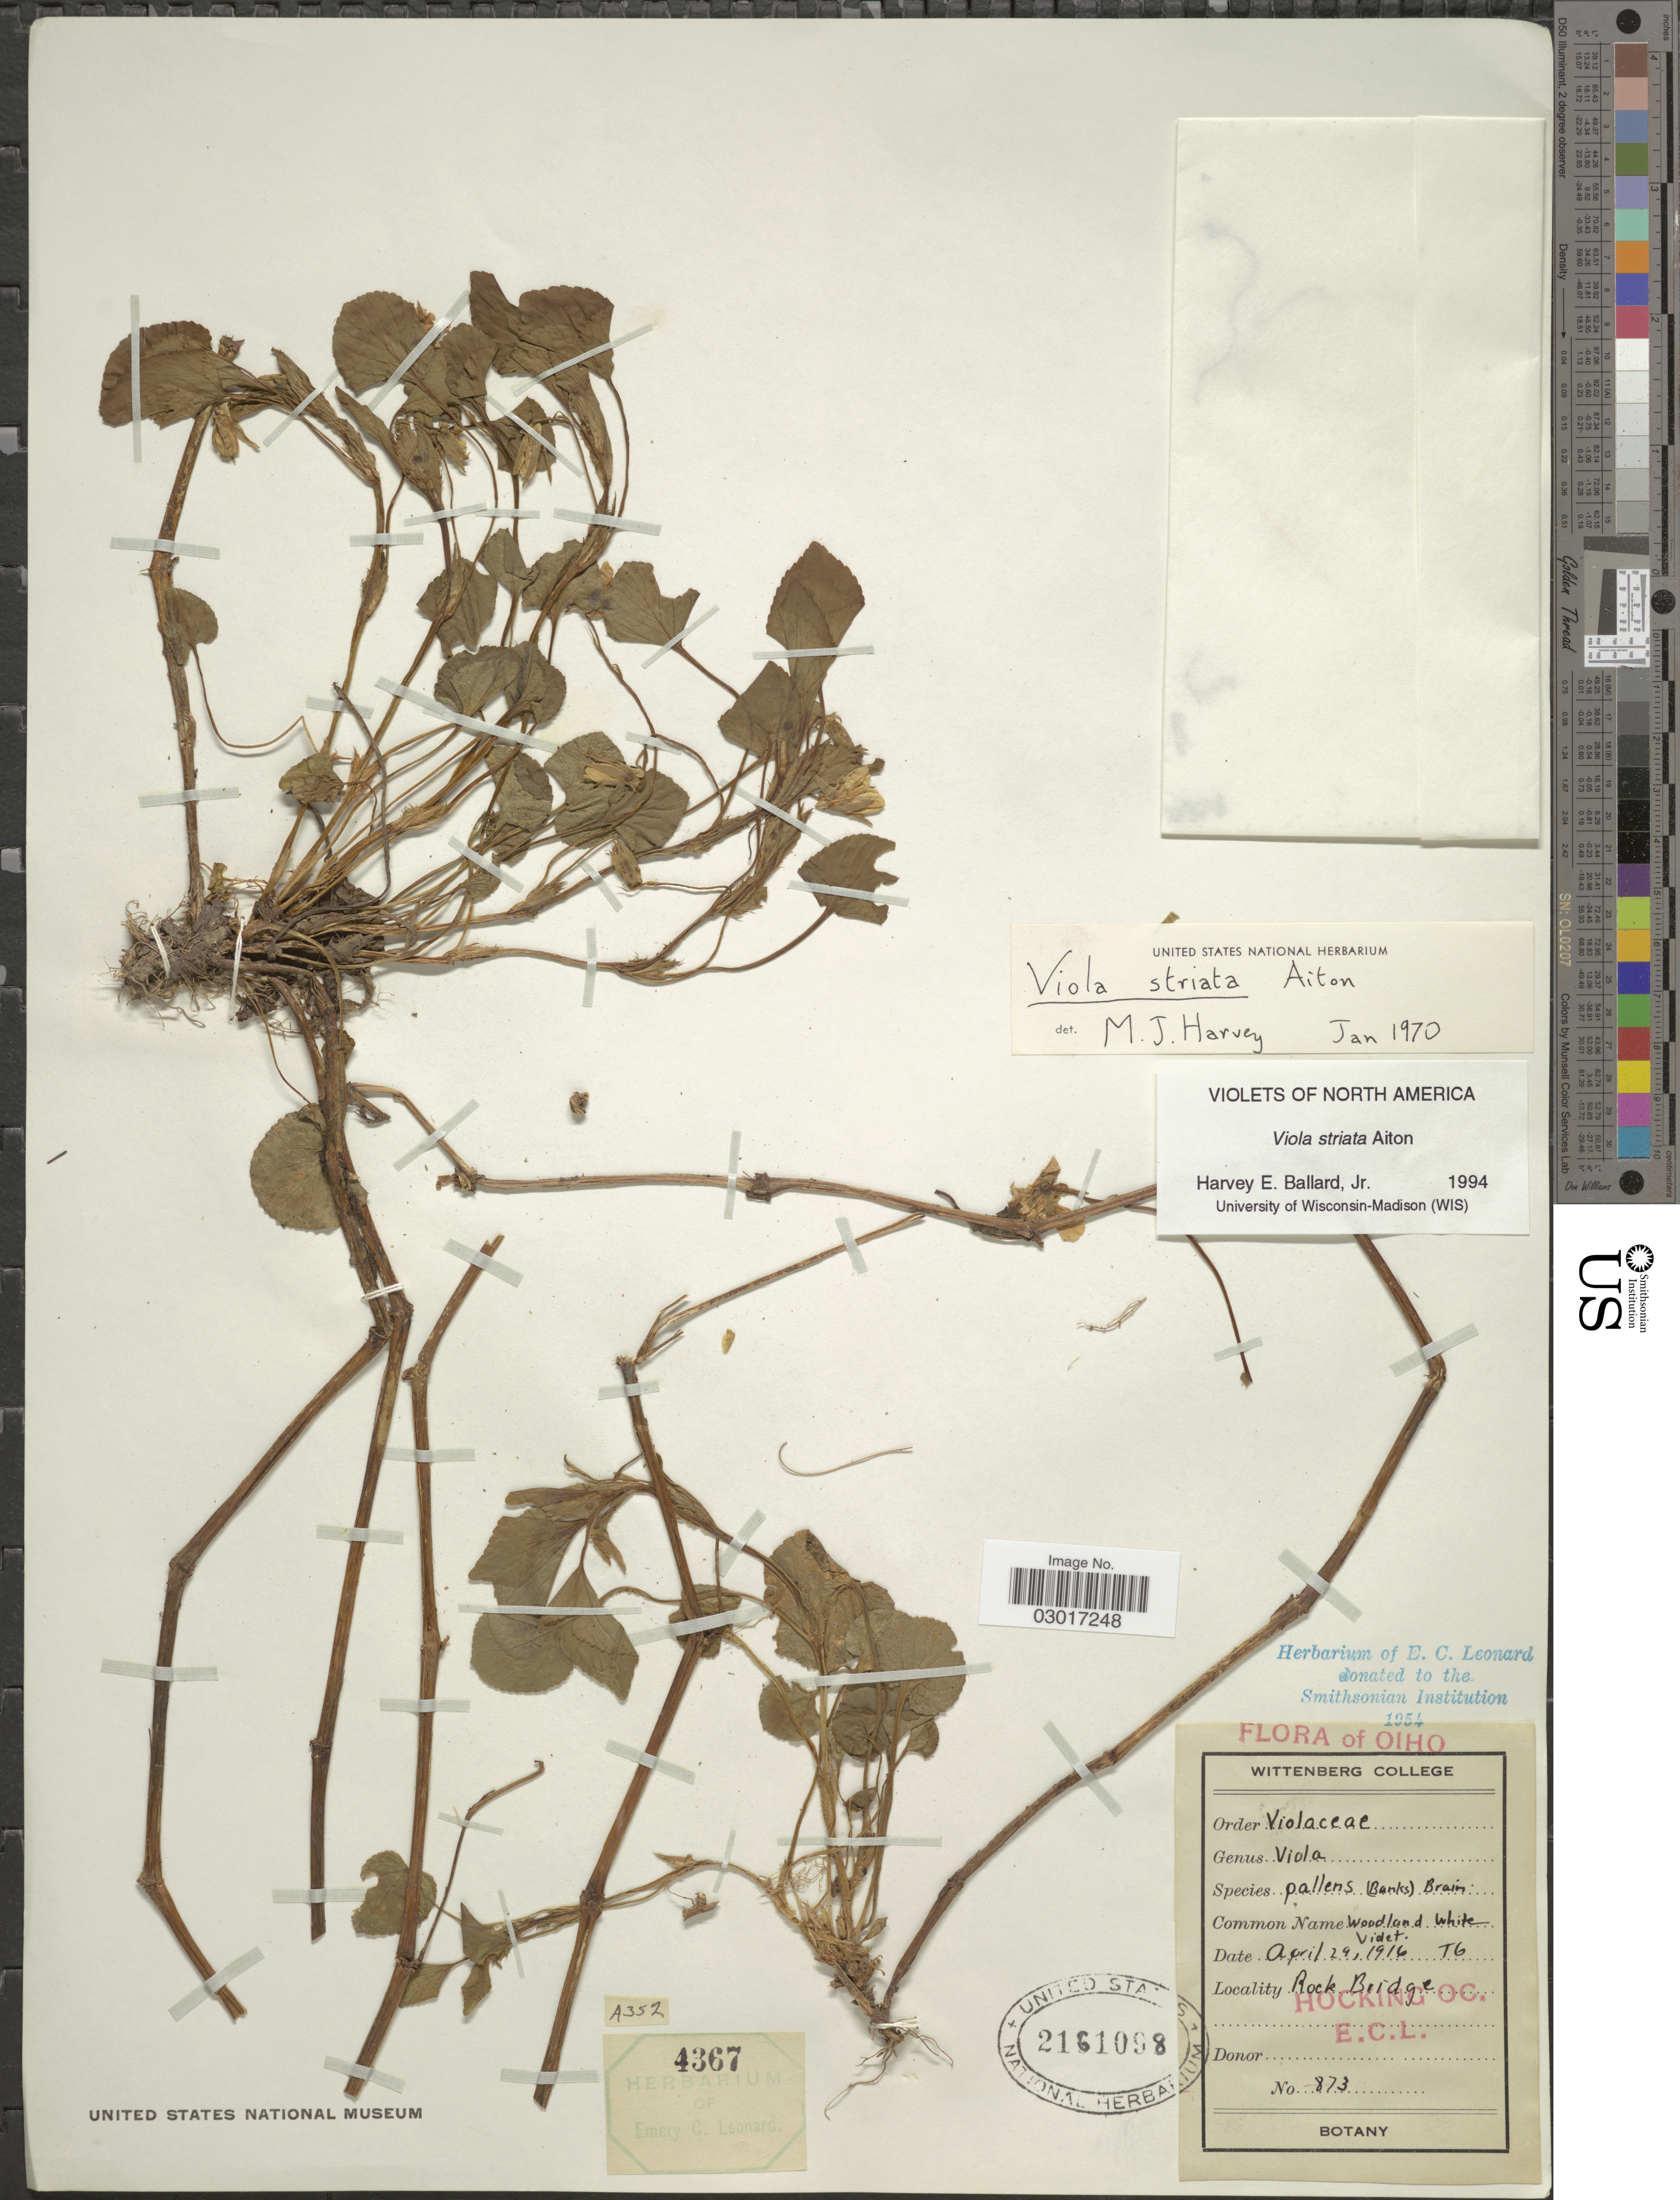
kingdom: Plantae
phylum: Tracheophyta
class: Magnoliopsida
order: Malpighiales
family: Violaceae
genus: Viola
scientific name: Viola striata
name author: Aiton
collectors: E. C. Leonard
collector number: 873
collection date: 1916-04-29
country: United States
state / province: Ohio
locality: Rock Bridge. Hocking Oc.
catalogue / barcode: US 2161098